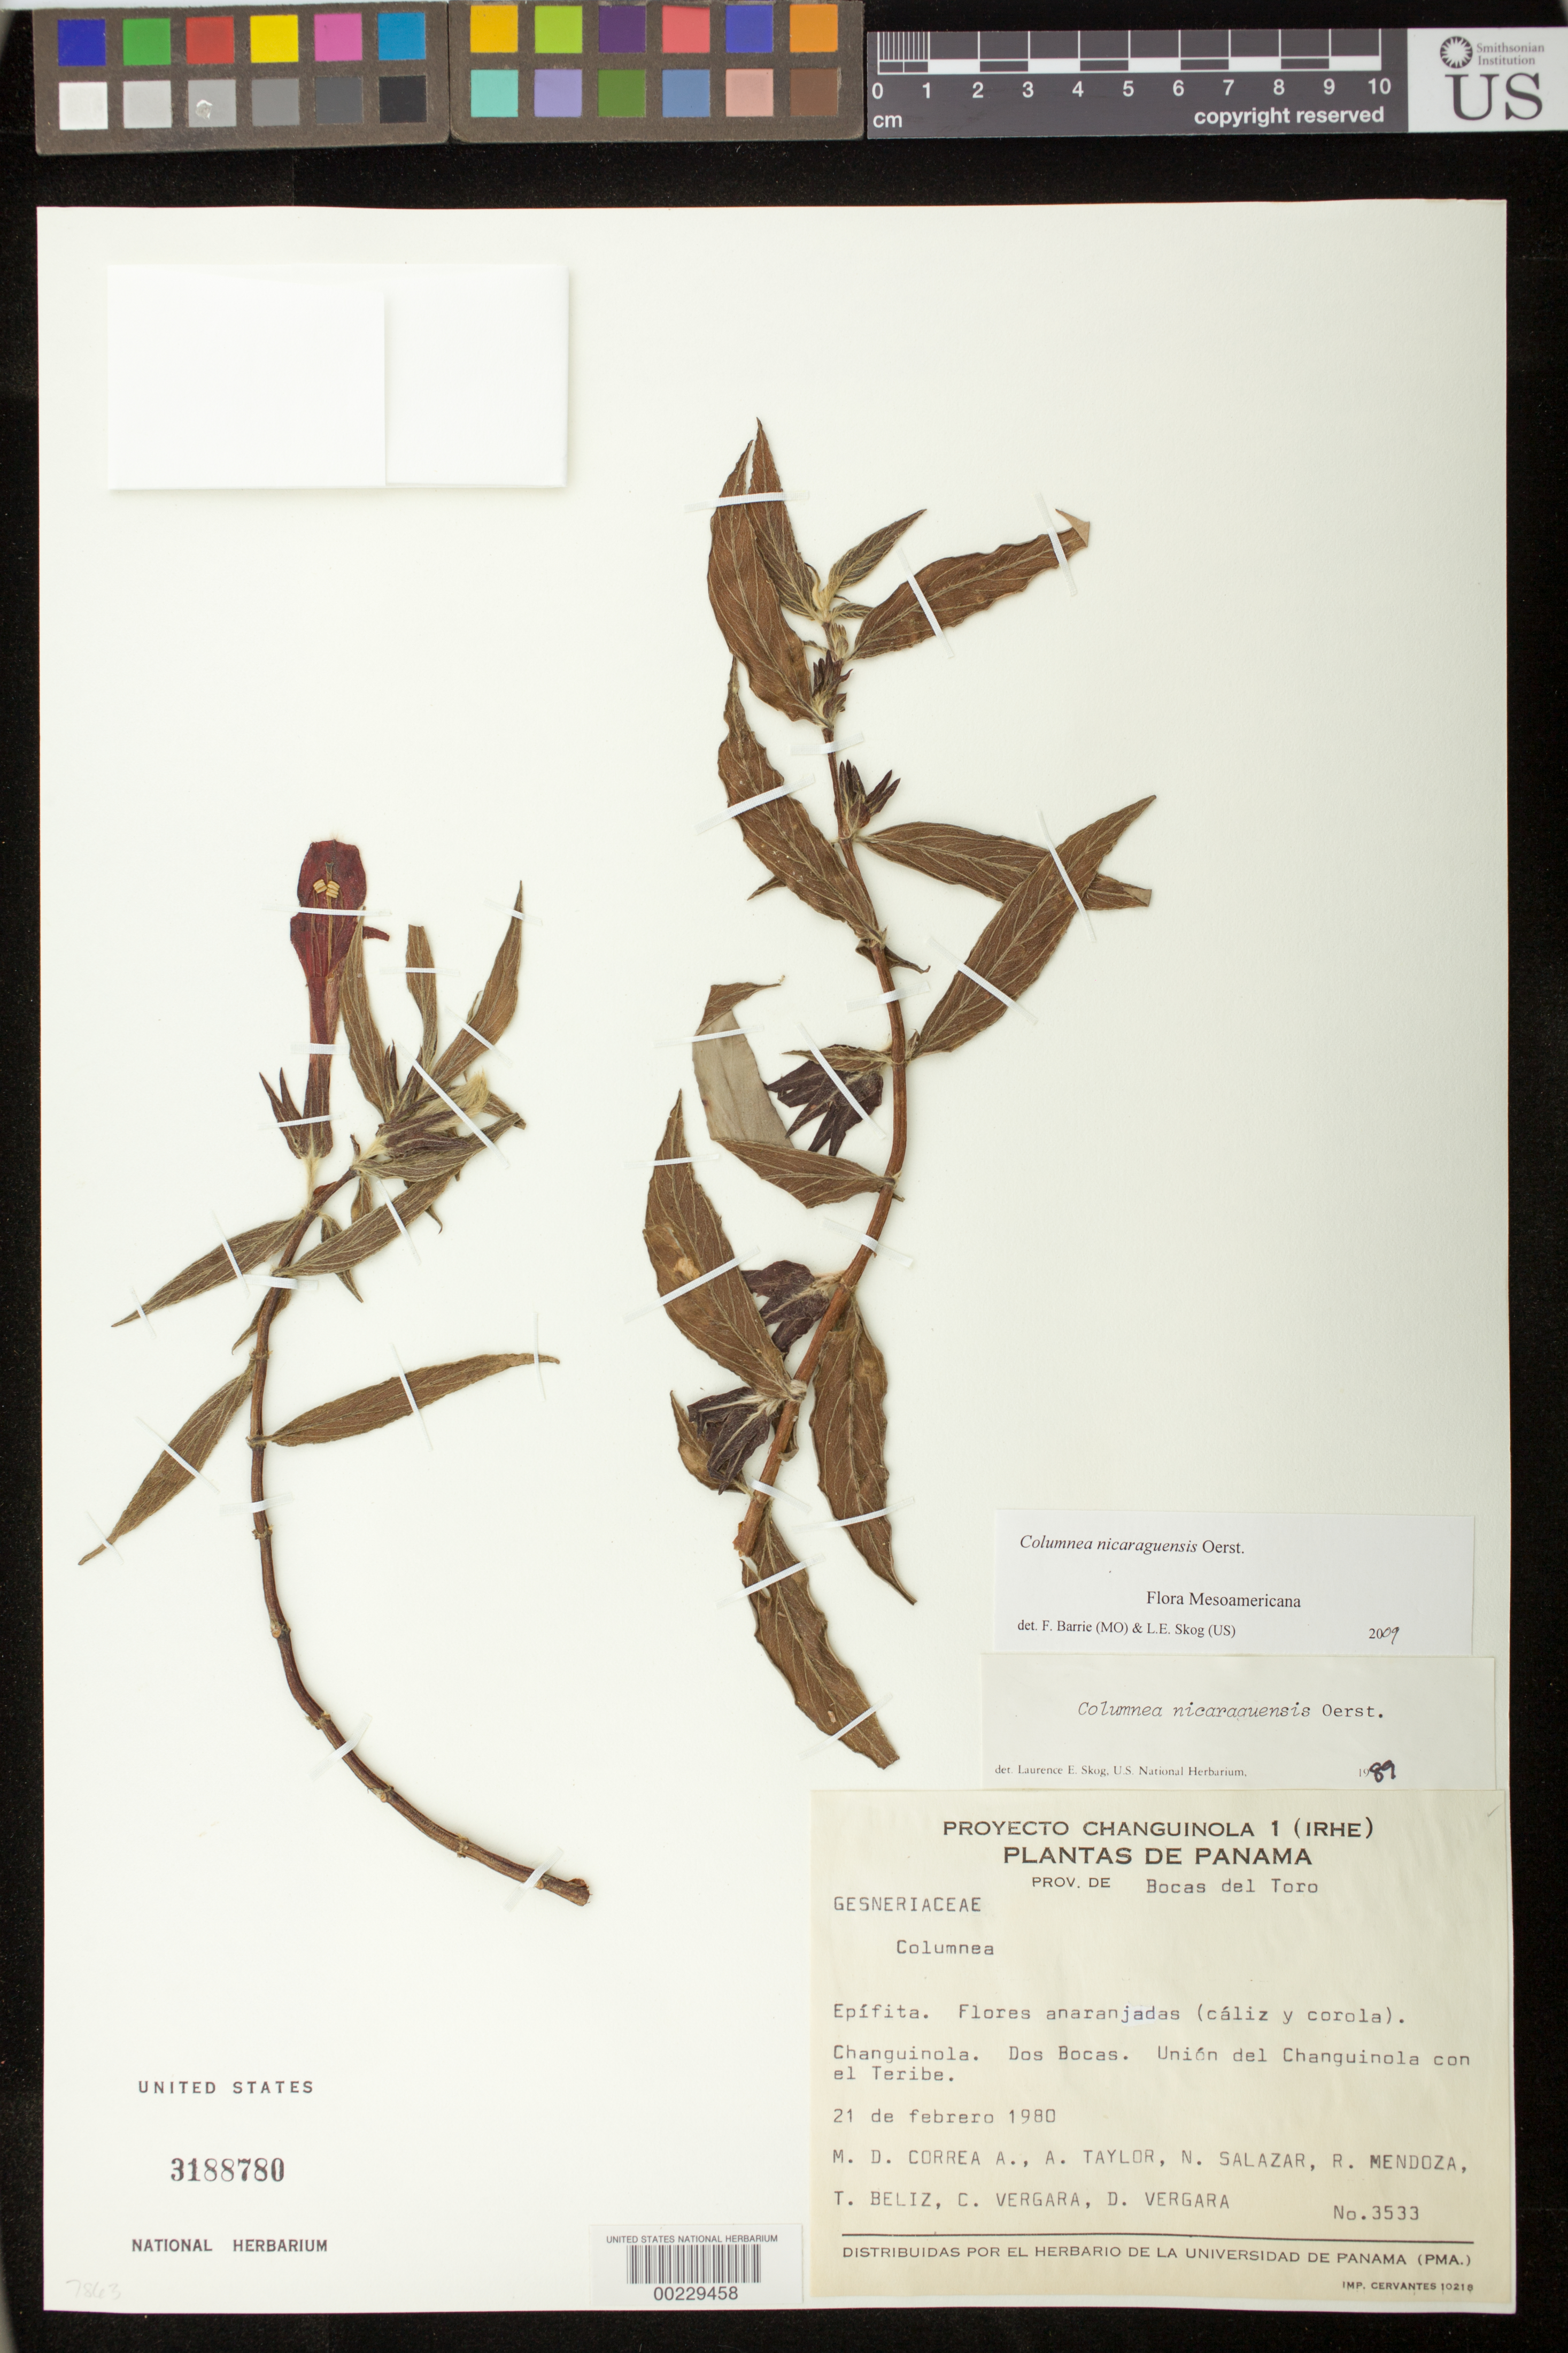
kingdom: Plantae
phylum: Tracheophyta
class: Magnoliopsida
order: Lamiales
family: Gesneriaceae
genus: Columnea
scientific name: Columnea nicaraguensis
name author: Oerst.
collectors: M. D. Corrêa-A., A. Taylor, N. Salazar, R. Mendoza, T. Béliz & et al.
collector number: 3533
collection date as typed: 21 Feb 1980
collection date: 1980-02-21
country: Panama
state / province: Bocas del Toro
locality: Changuinola, Dos Bocas, Union del Changuinola with El Teribe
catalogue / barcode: US 3188780